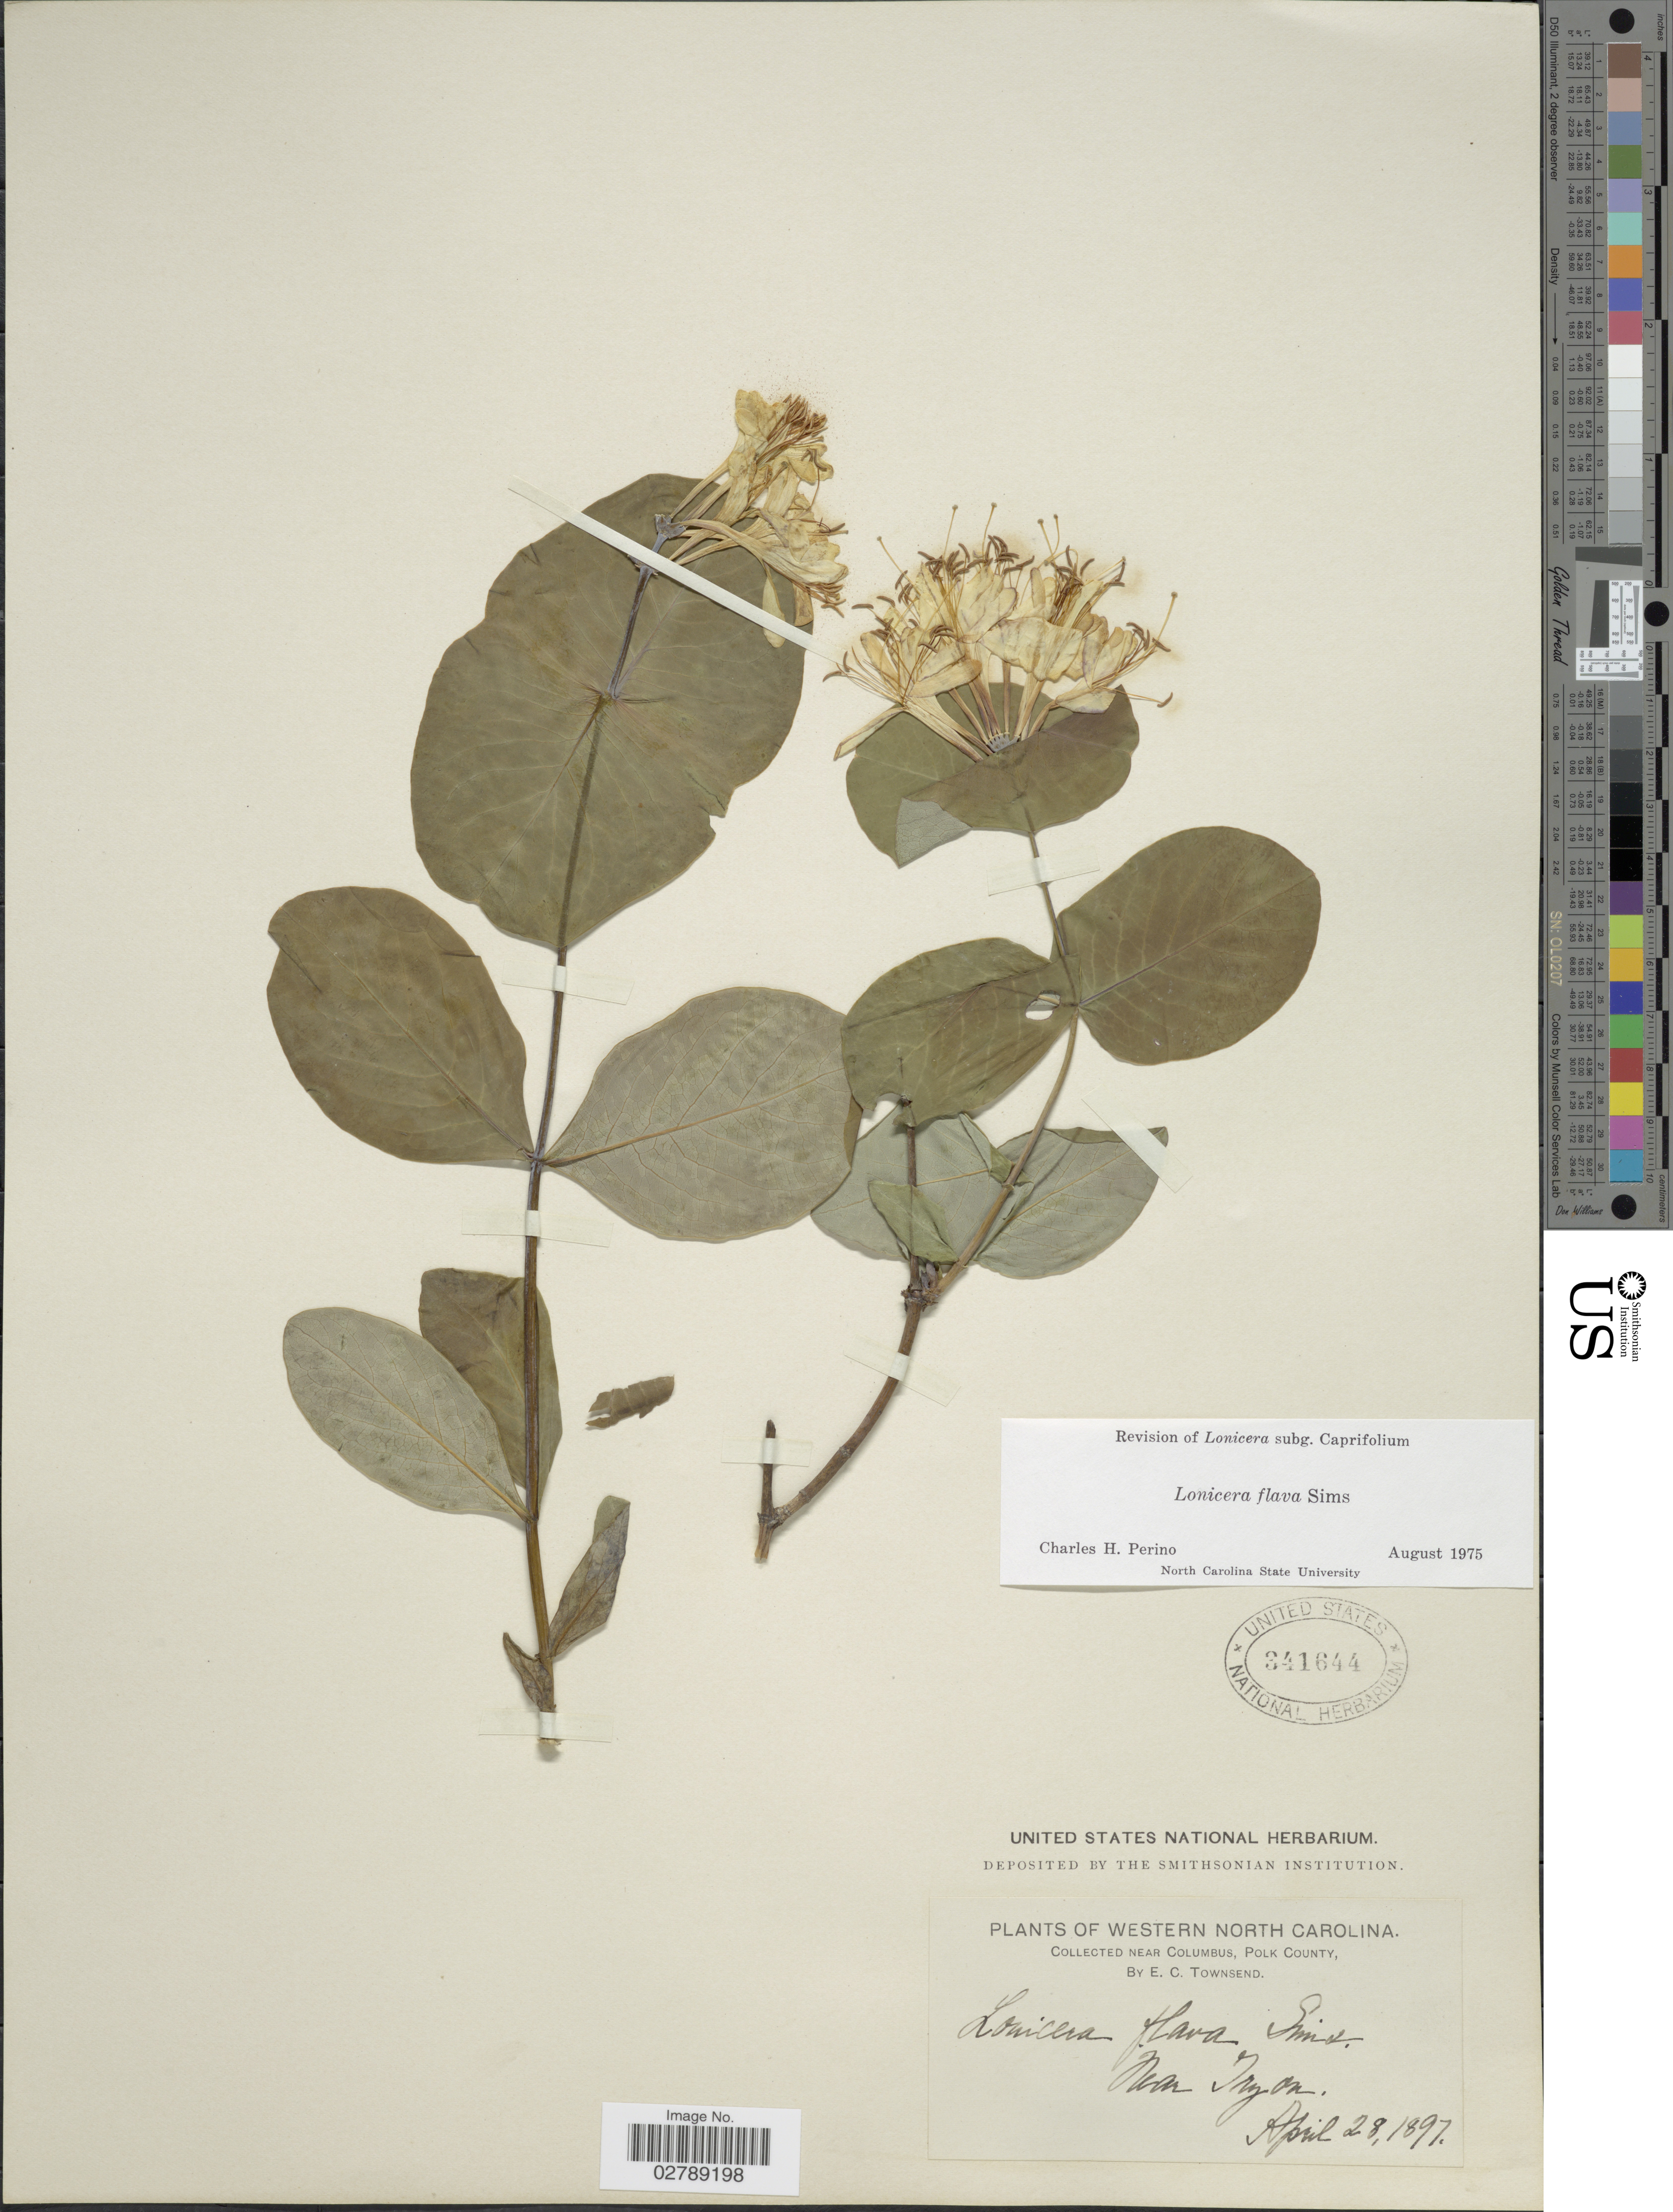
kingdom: Plantae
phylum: Tracheophyta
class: Magnoliopsida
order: Dipsacales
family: Caprifoliaceae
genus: Lonicera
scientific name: Lonicera flava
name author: Sims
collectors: E. C. Townsend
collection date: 1897-04-28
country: United States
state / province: North Carolina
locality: Western North Carolina, near Colombus, Polk County. Near Tryon.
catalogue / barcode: US 341644